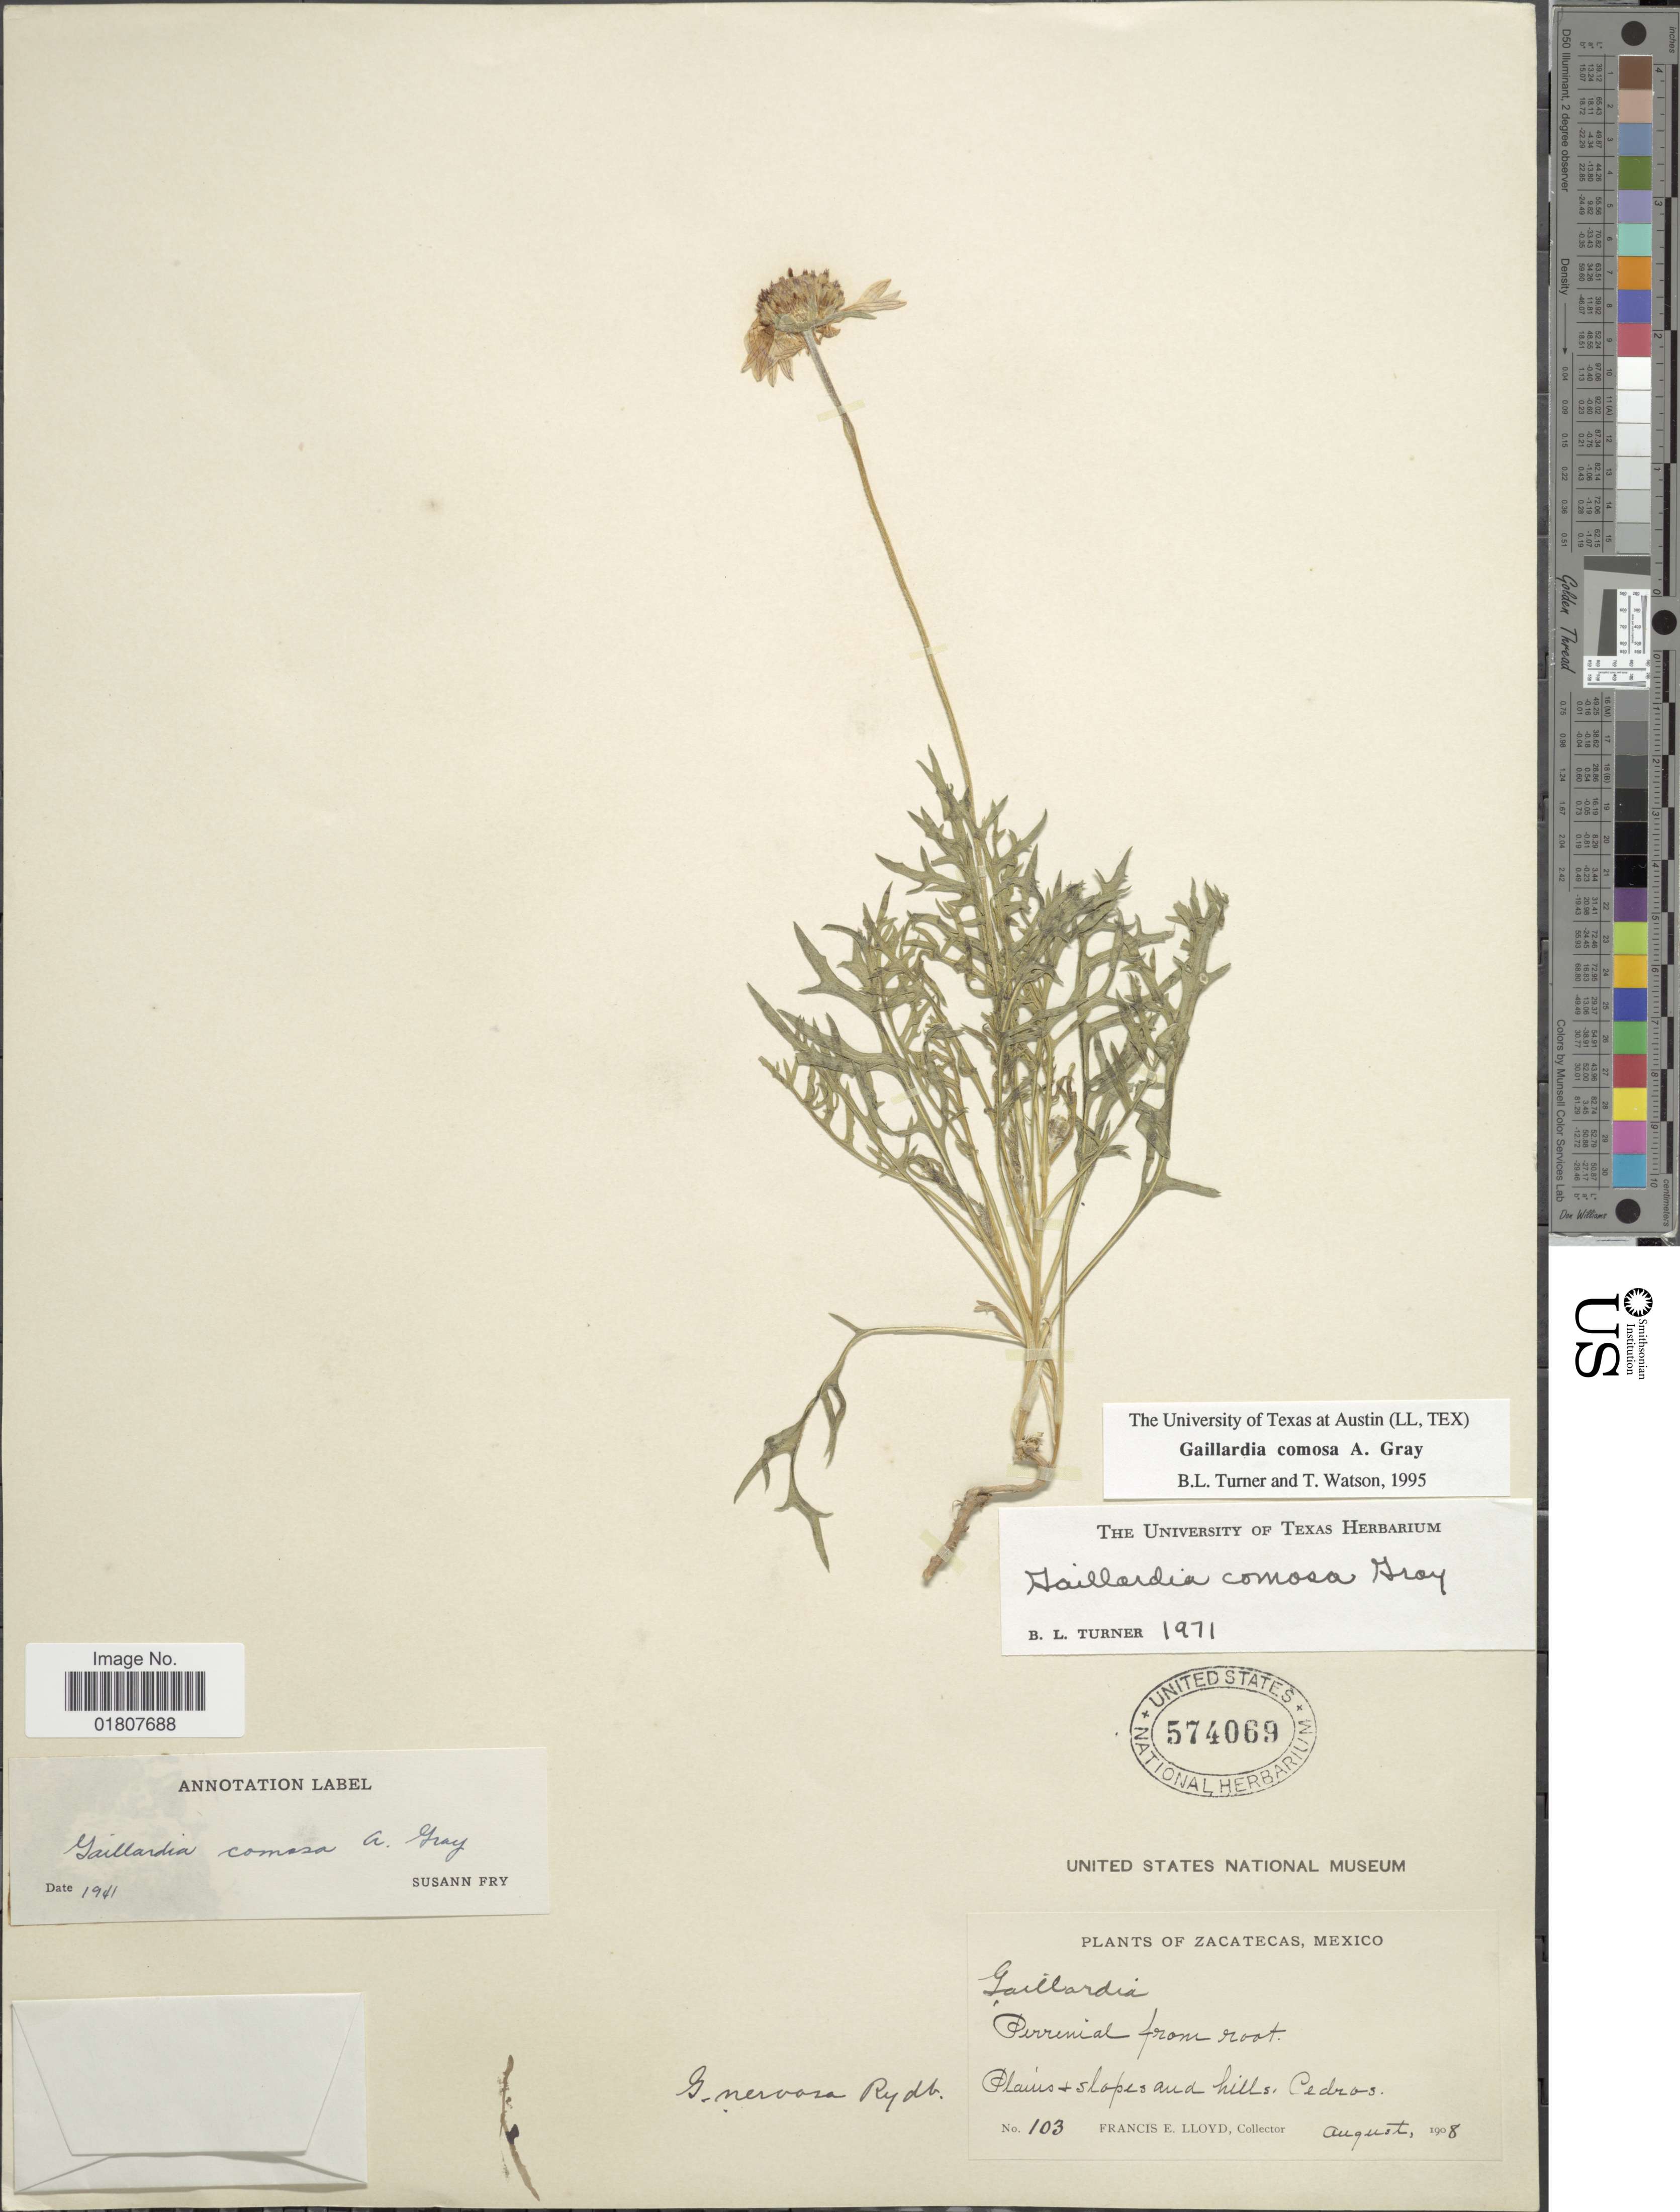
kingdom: Plantae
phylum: Tracheophyta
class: Magnoliopsida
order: Asterales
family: Asteraceae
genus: Gaillardia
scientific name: Gaillardia comosa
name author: A. Gray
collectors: Lloyd, C. E.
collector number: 103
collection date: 1908-08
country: Mexico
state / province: Zacatecas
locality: Plains & slopes and hills, Cedros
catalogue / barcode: US 574069